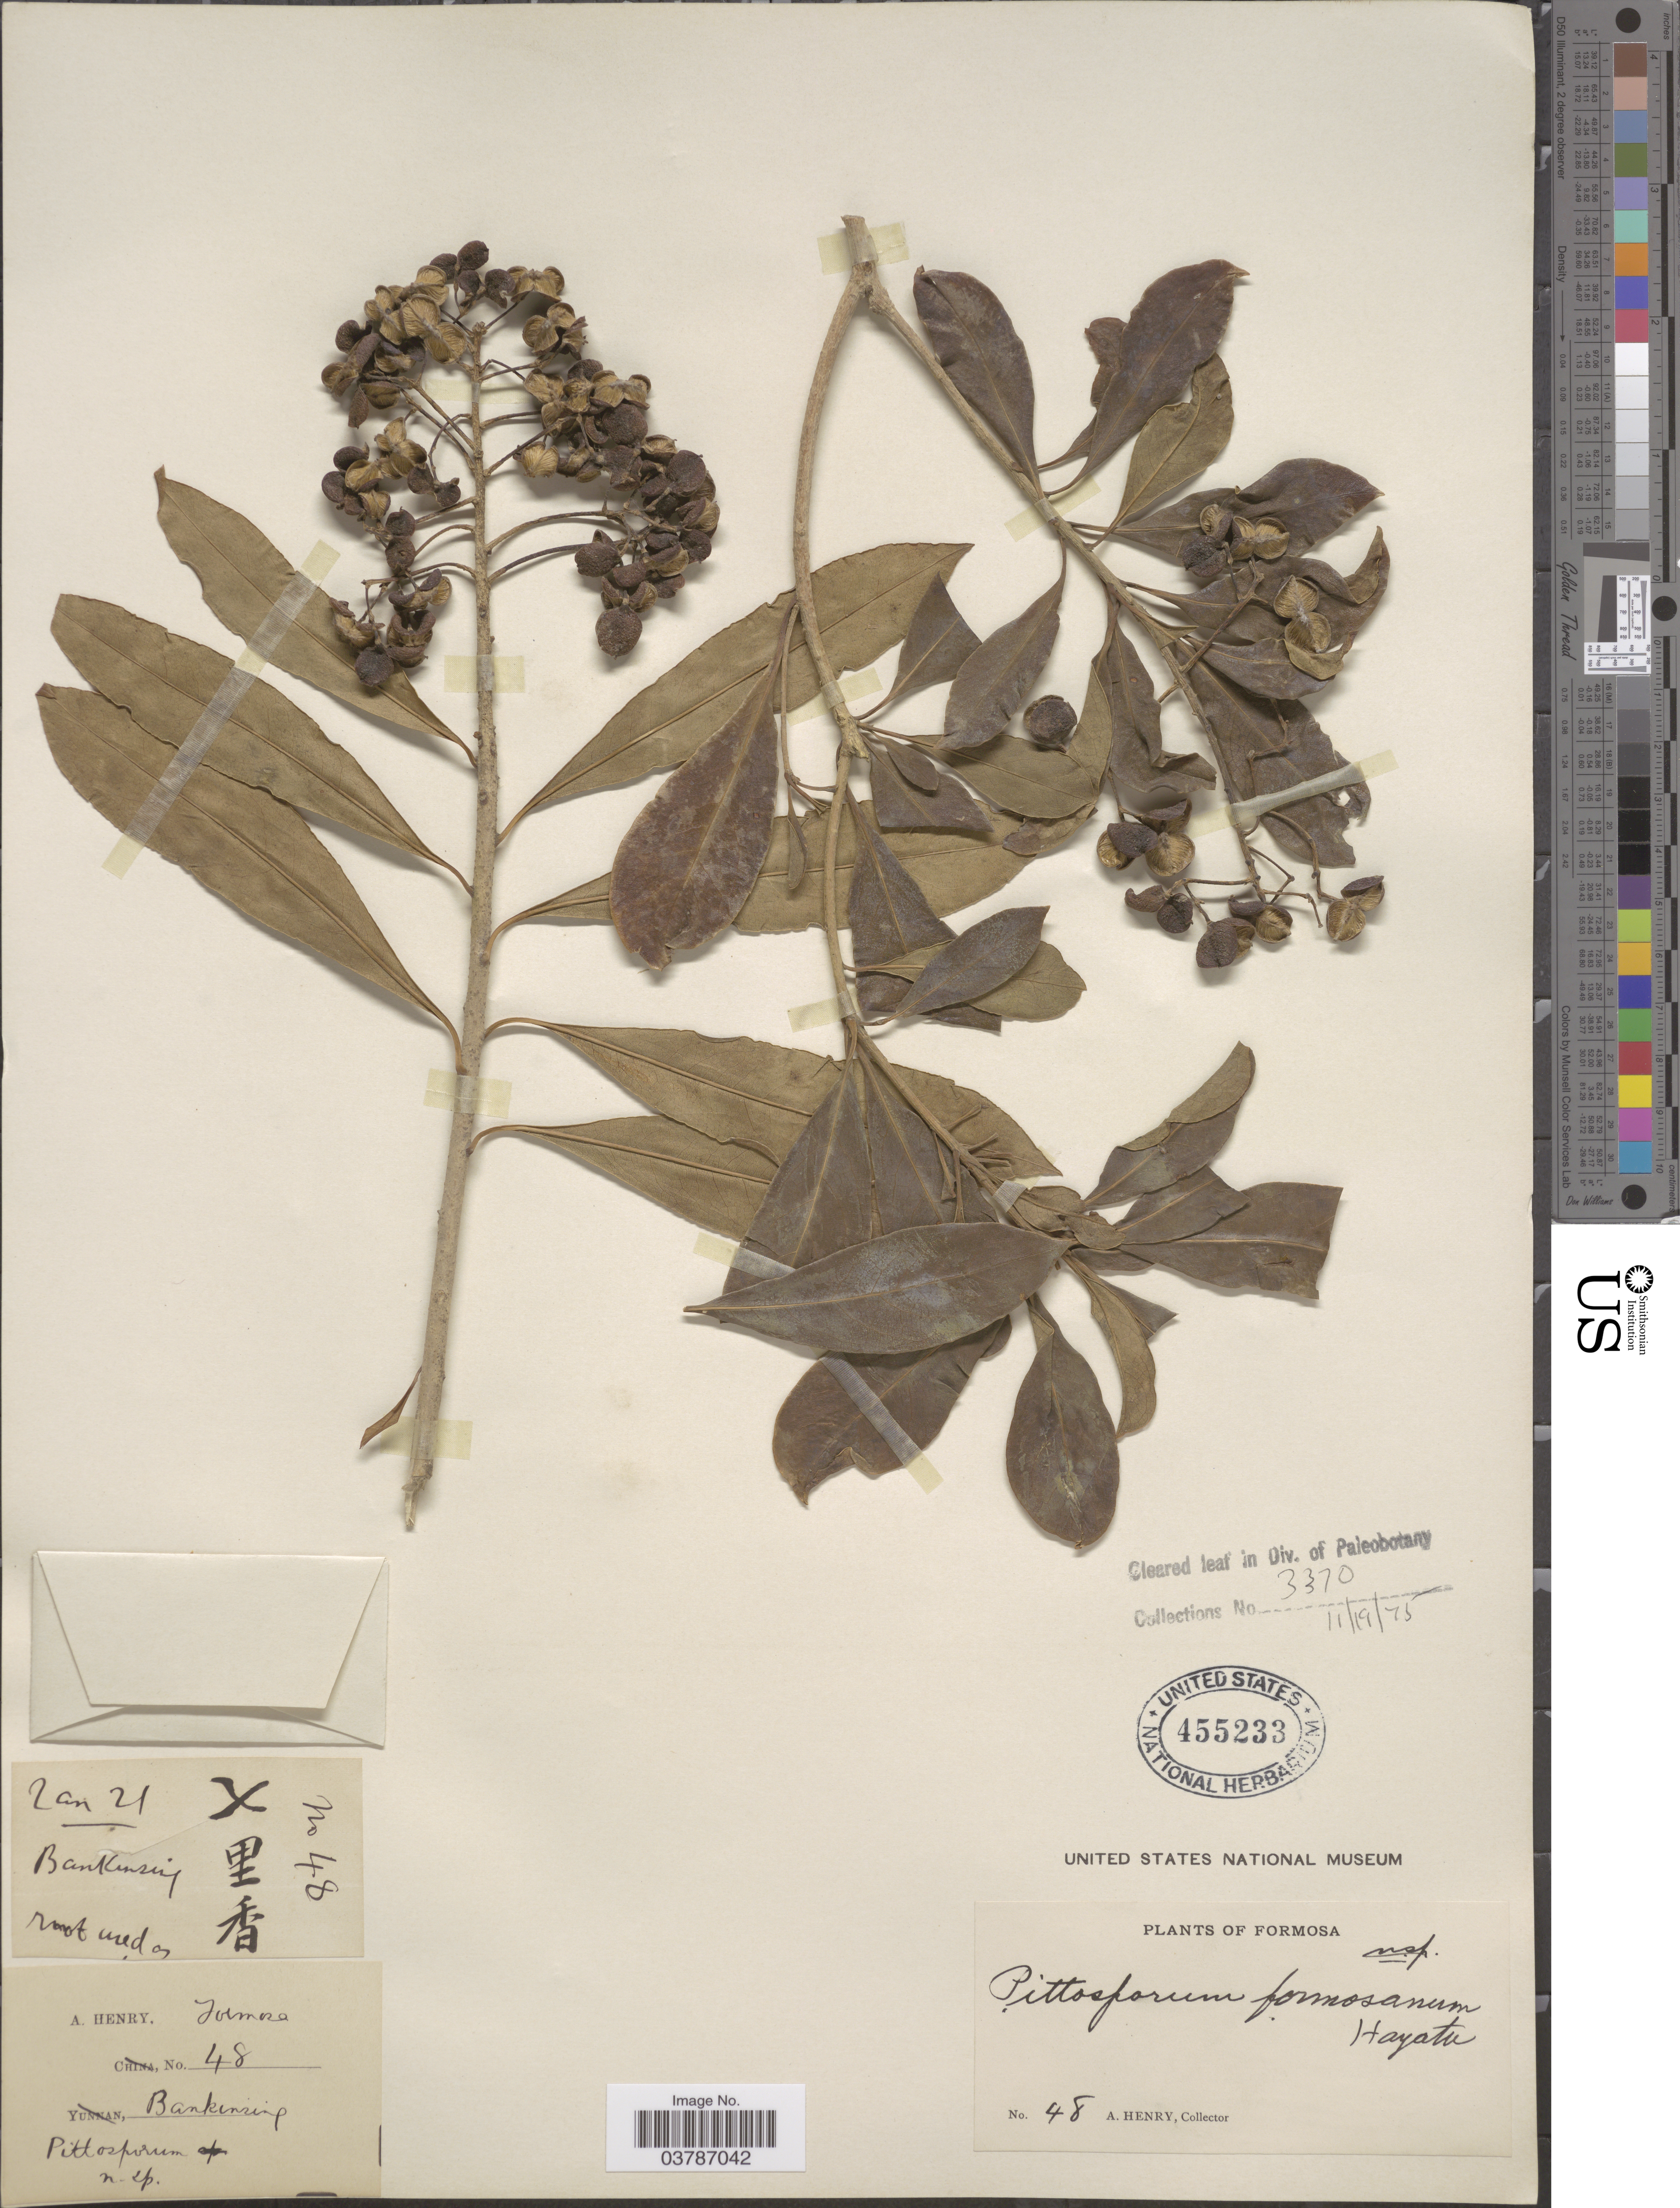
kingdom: Plantae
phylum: Tracheophyta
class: Magnoliopsida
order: Apiales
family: Pittosporaceae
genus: Pittosporum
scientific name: Pittosporum formosanum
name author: Hayata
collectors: A. Henry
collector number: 48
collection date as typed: Transcribed d/m/y: /1/21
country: Taiwan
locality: Formosa. Bankensing.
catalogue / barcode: US 455233